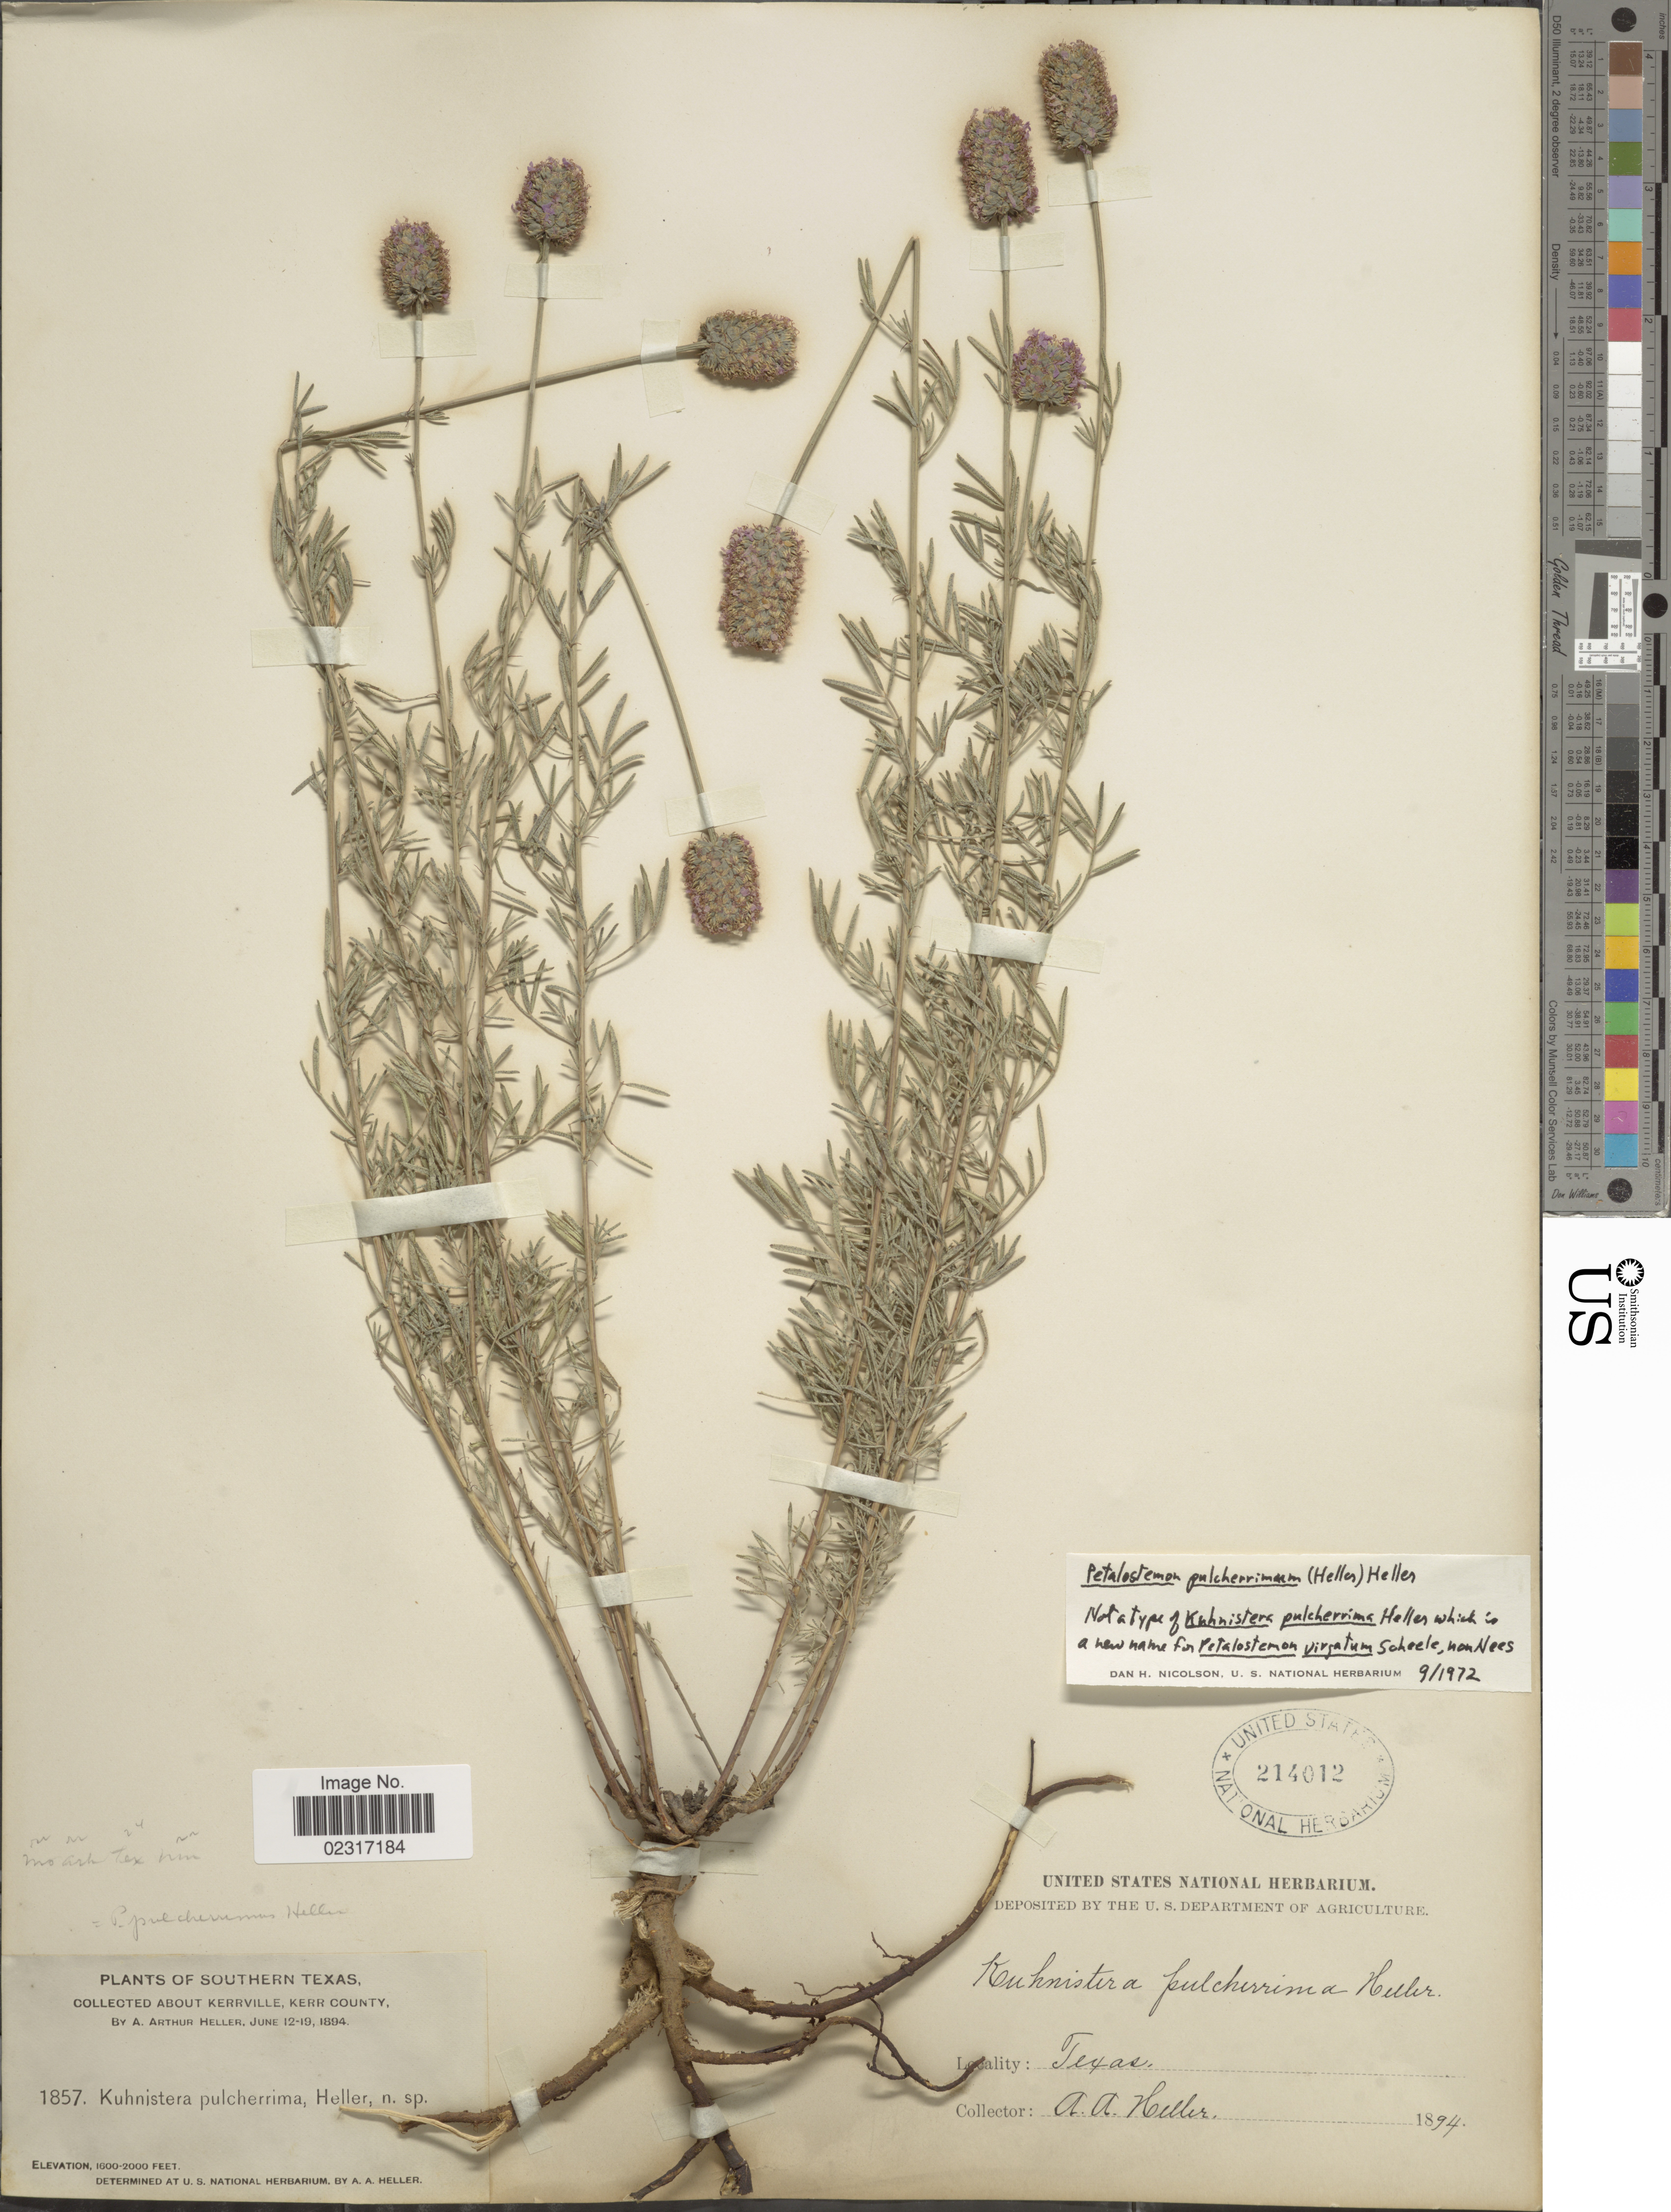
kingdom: Plantae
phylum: Tracheophyta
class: Magnoliopsida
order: Fabales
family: Fabaceae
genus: Dalea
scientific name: Dalea compacta var. pubescens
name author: (A. Gray) Barneby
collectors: A. A. Heller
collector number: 1857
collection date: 1894-06-12/1894-06-19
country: United States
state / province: Texas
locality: Southern Texas. Kerrville, Kerr County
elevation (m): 305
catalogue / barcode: US 214012